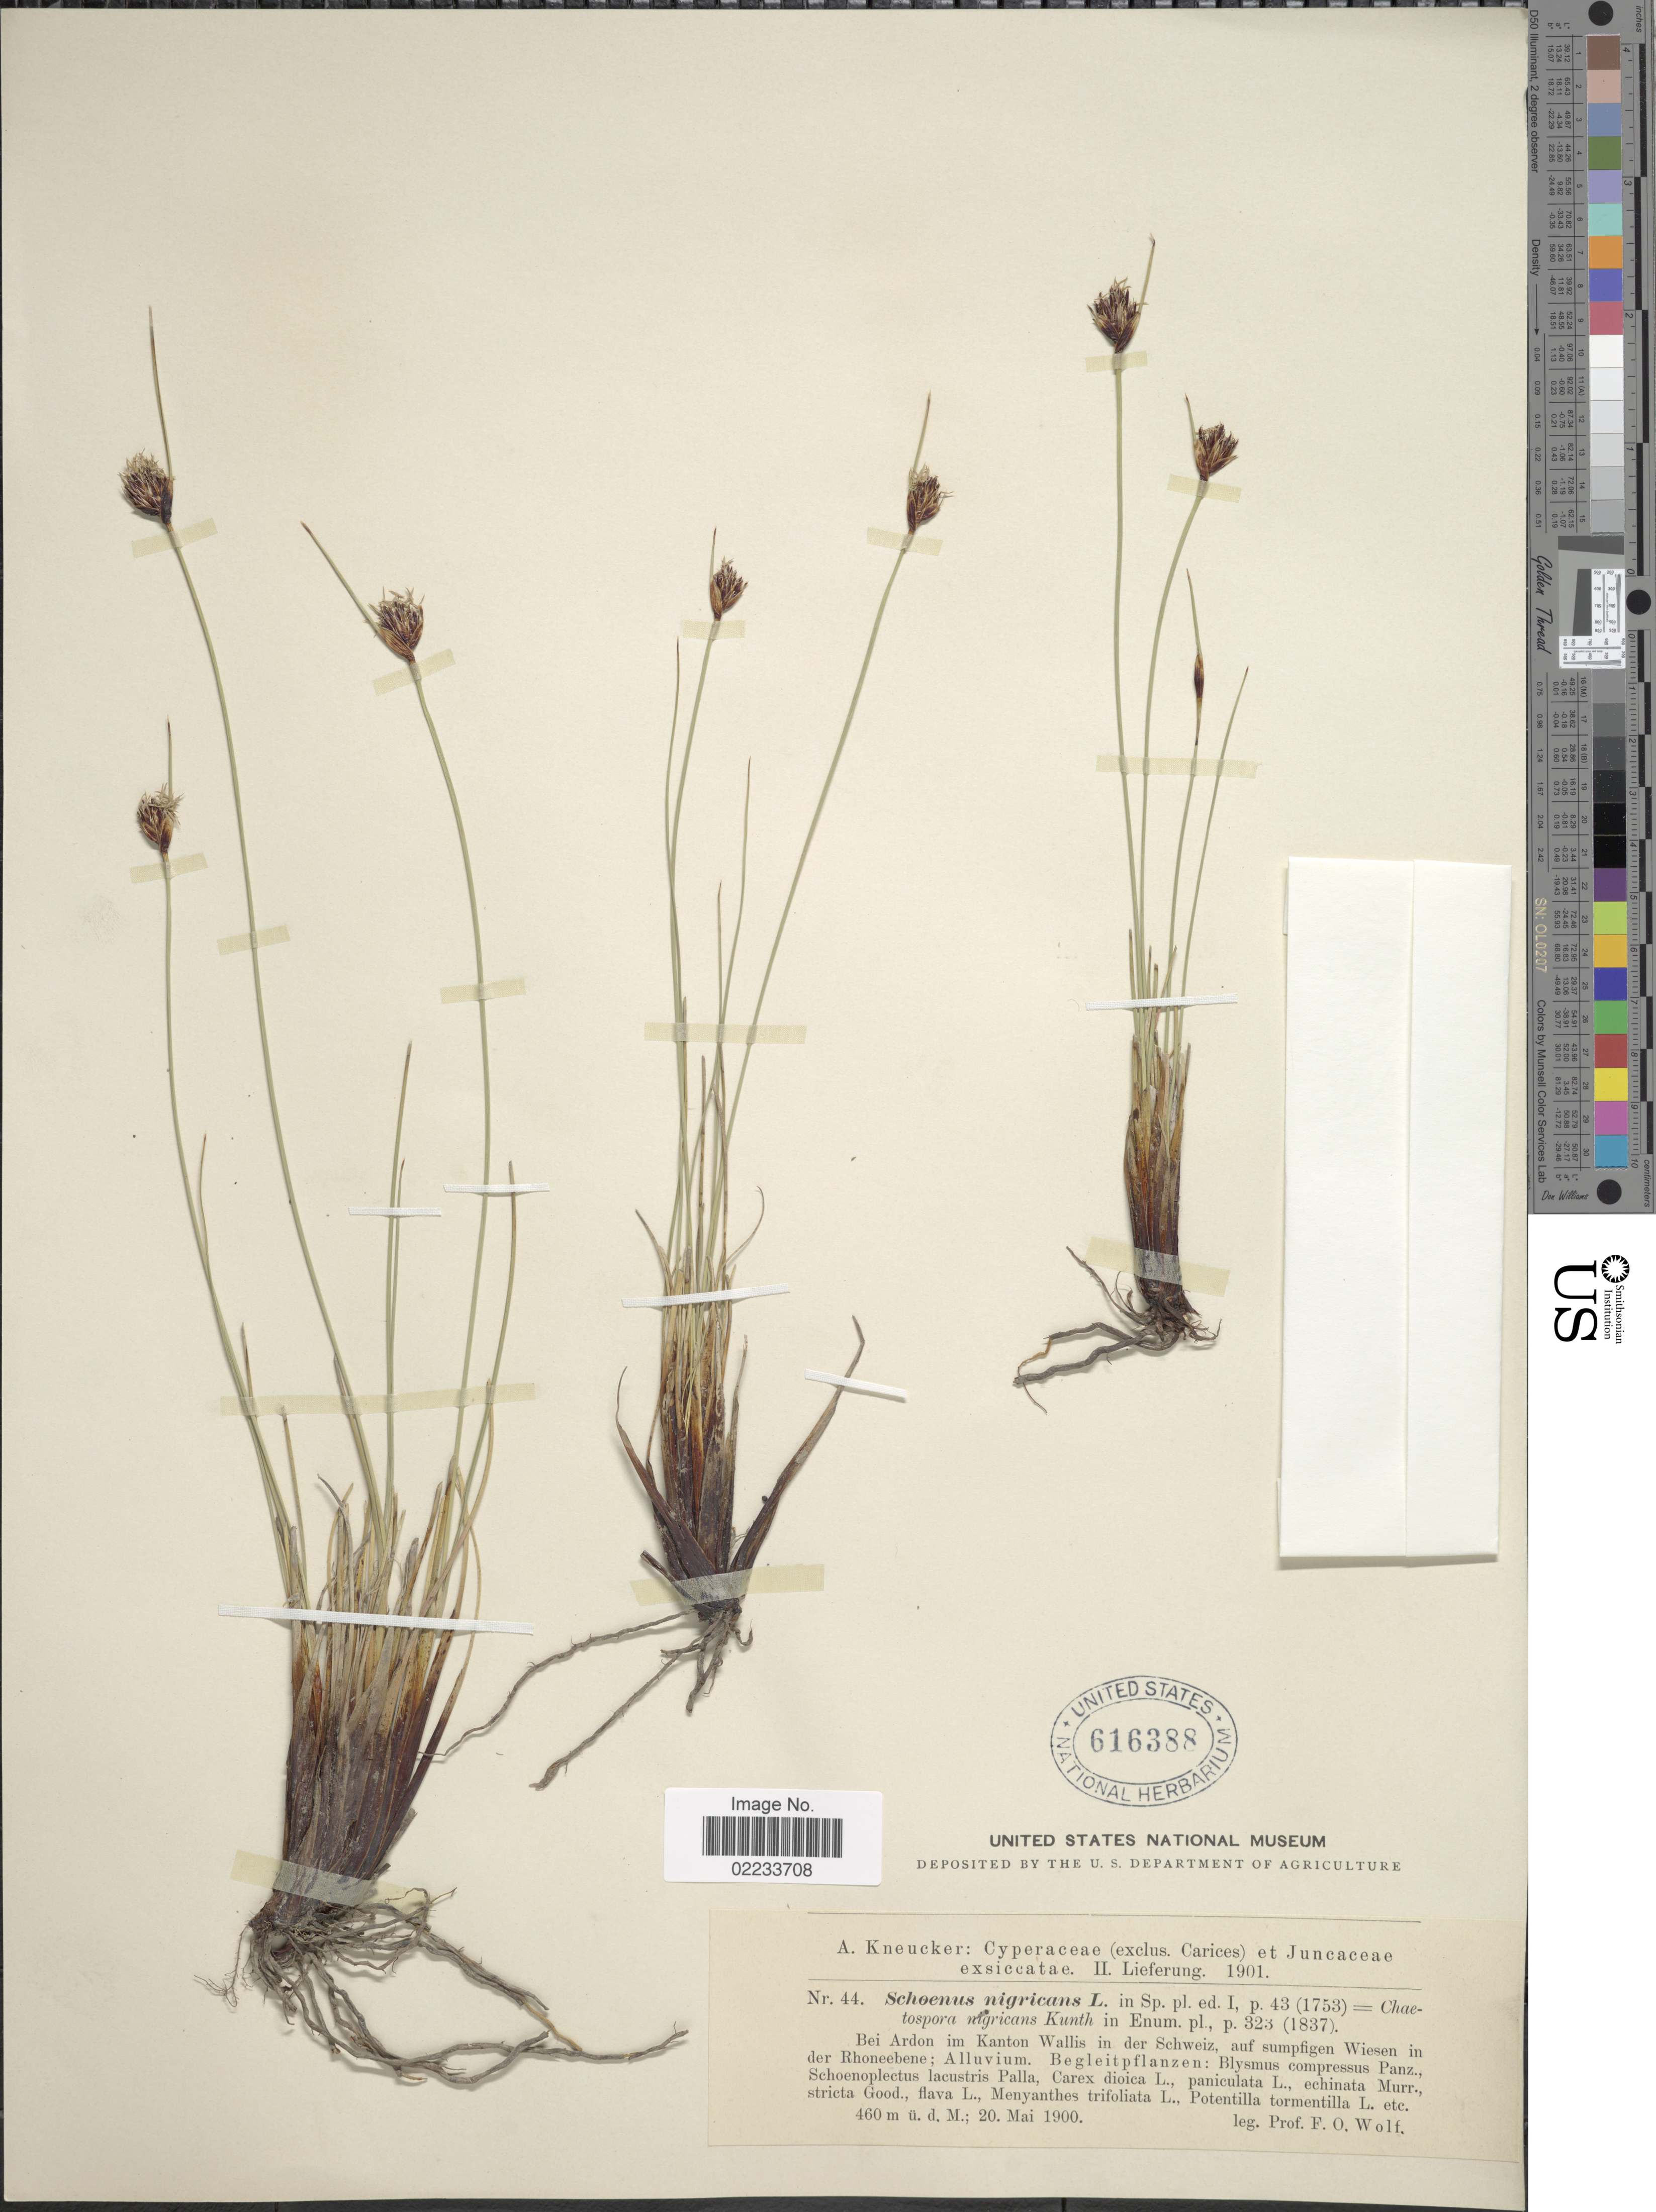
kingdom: Plantae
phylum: Tracheophyta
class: Liliopsida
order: Poales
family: Cyperaceae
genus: Schoenus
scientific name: Schoenus nigricans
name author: L.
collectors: F. Wolf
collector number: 44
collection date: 1900-05-20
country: Switzerland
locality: Bei Ardon im Kanton Wallis in der Schweiz, auf sumpfigen Wiesen in der Rhoneebene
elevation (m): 460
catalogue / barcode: US 616388